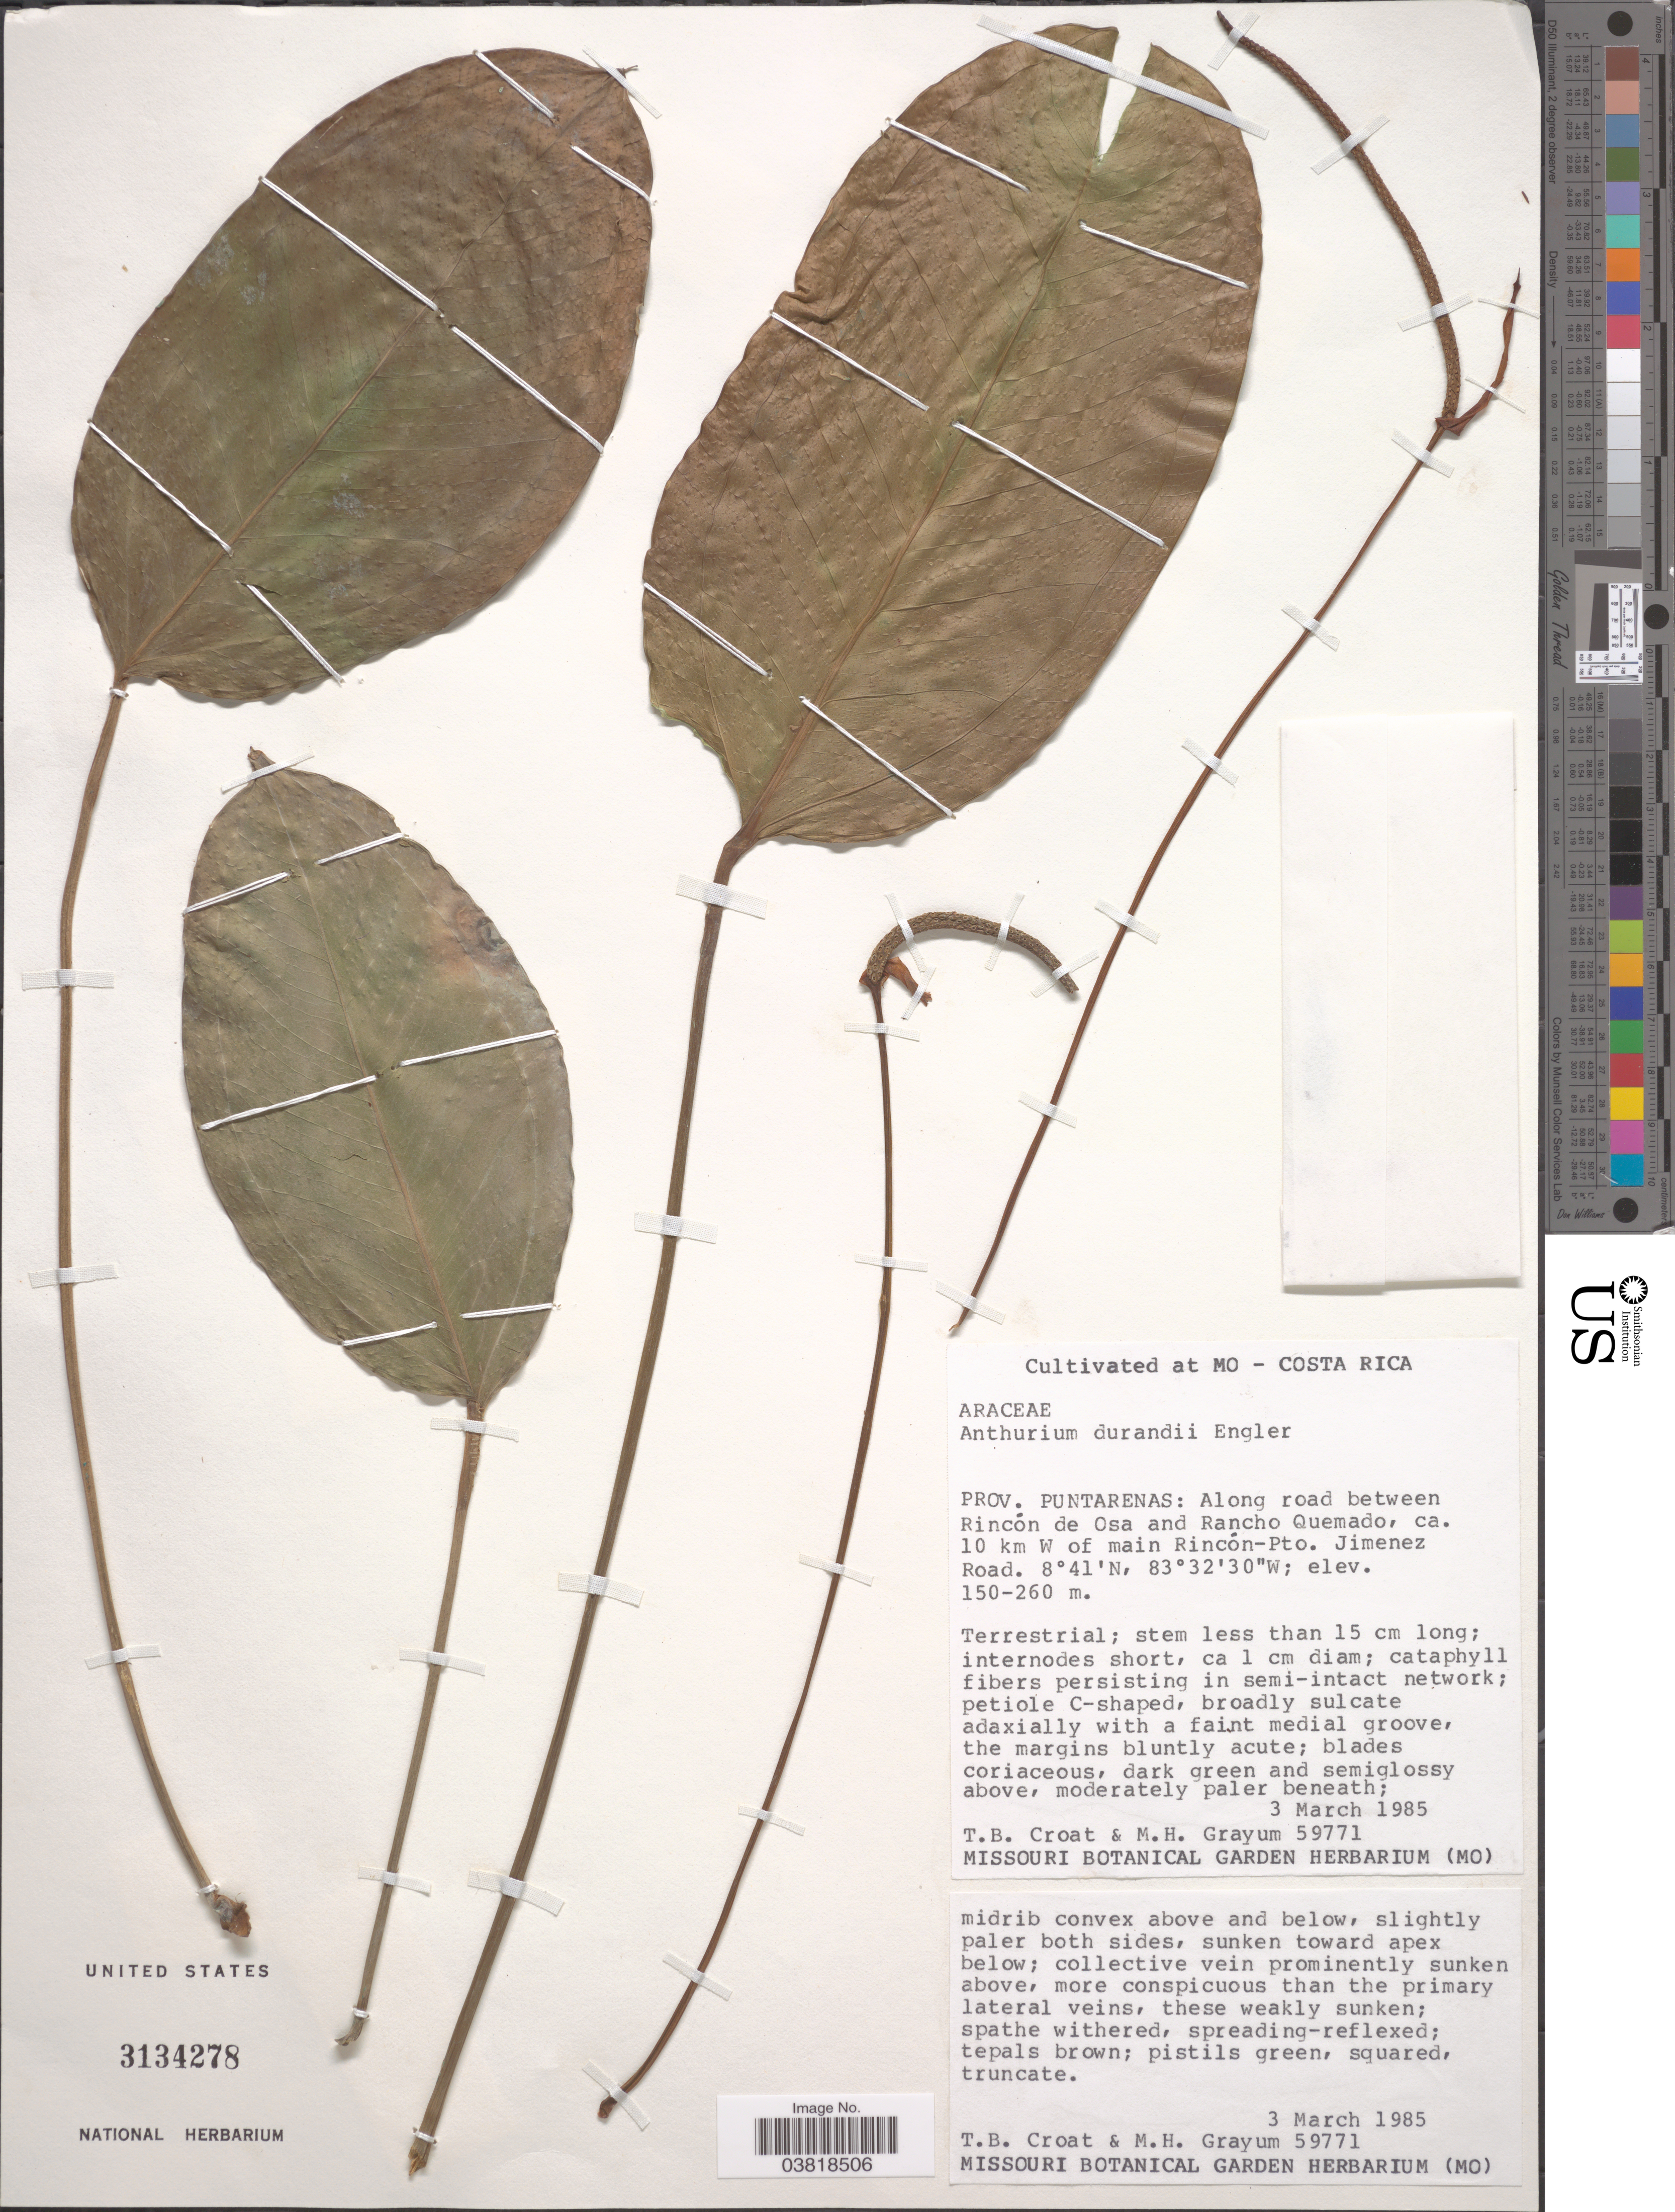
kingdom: Plantae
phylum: Tracheophyta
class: Liliopsida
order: Alismatales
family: Araceae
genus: Anthurium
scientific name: Anthurium durandii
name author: (Brongn. ex Schott) Engl.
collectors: T. B. Croat & M. H. Grayum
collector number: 59771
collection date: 1985-03-03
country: Costa Rica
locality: Cultivated at Missouri Botanical Garden Herbarium (MO) [unsure placement]. Prov. Puntarenas: Along road between Rincón de Osa and Rancho Quemado, ca. 10 km W of main Rincón-Pto. Jimenez Road.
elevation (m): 150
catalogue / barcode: US 3134278